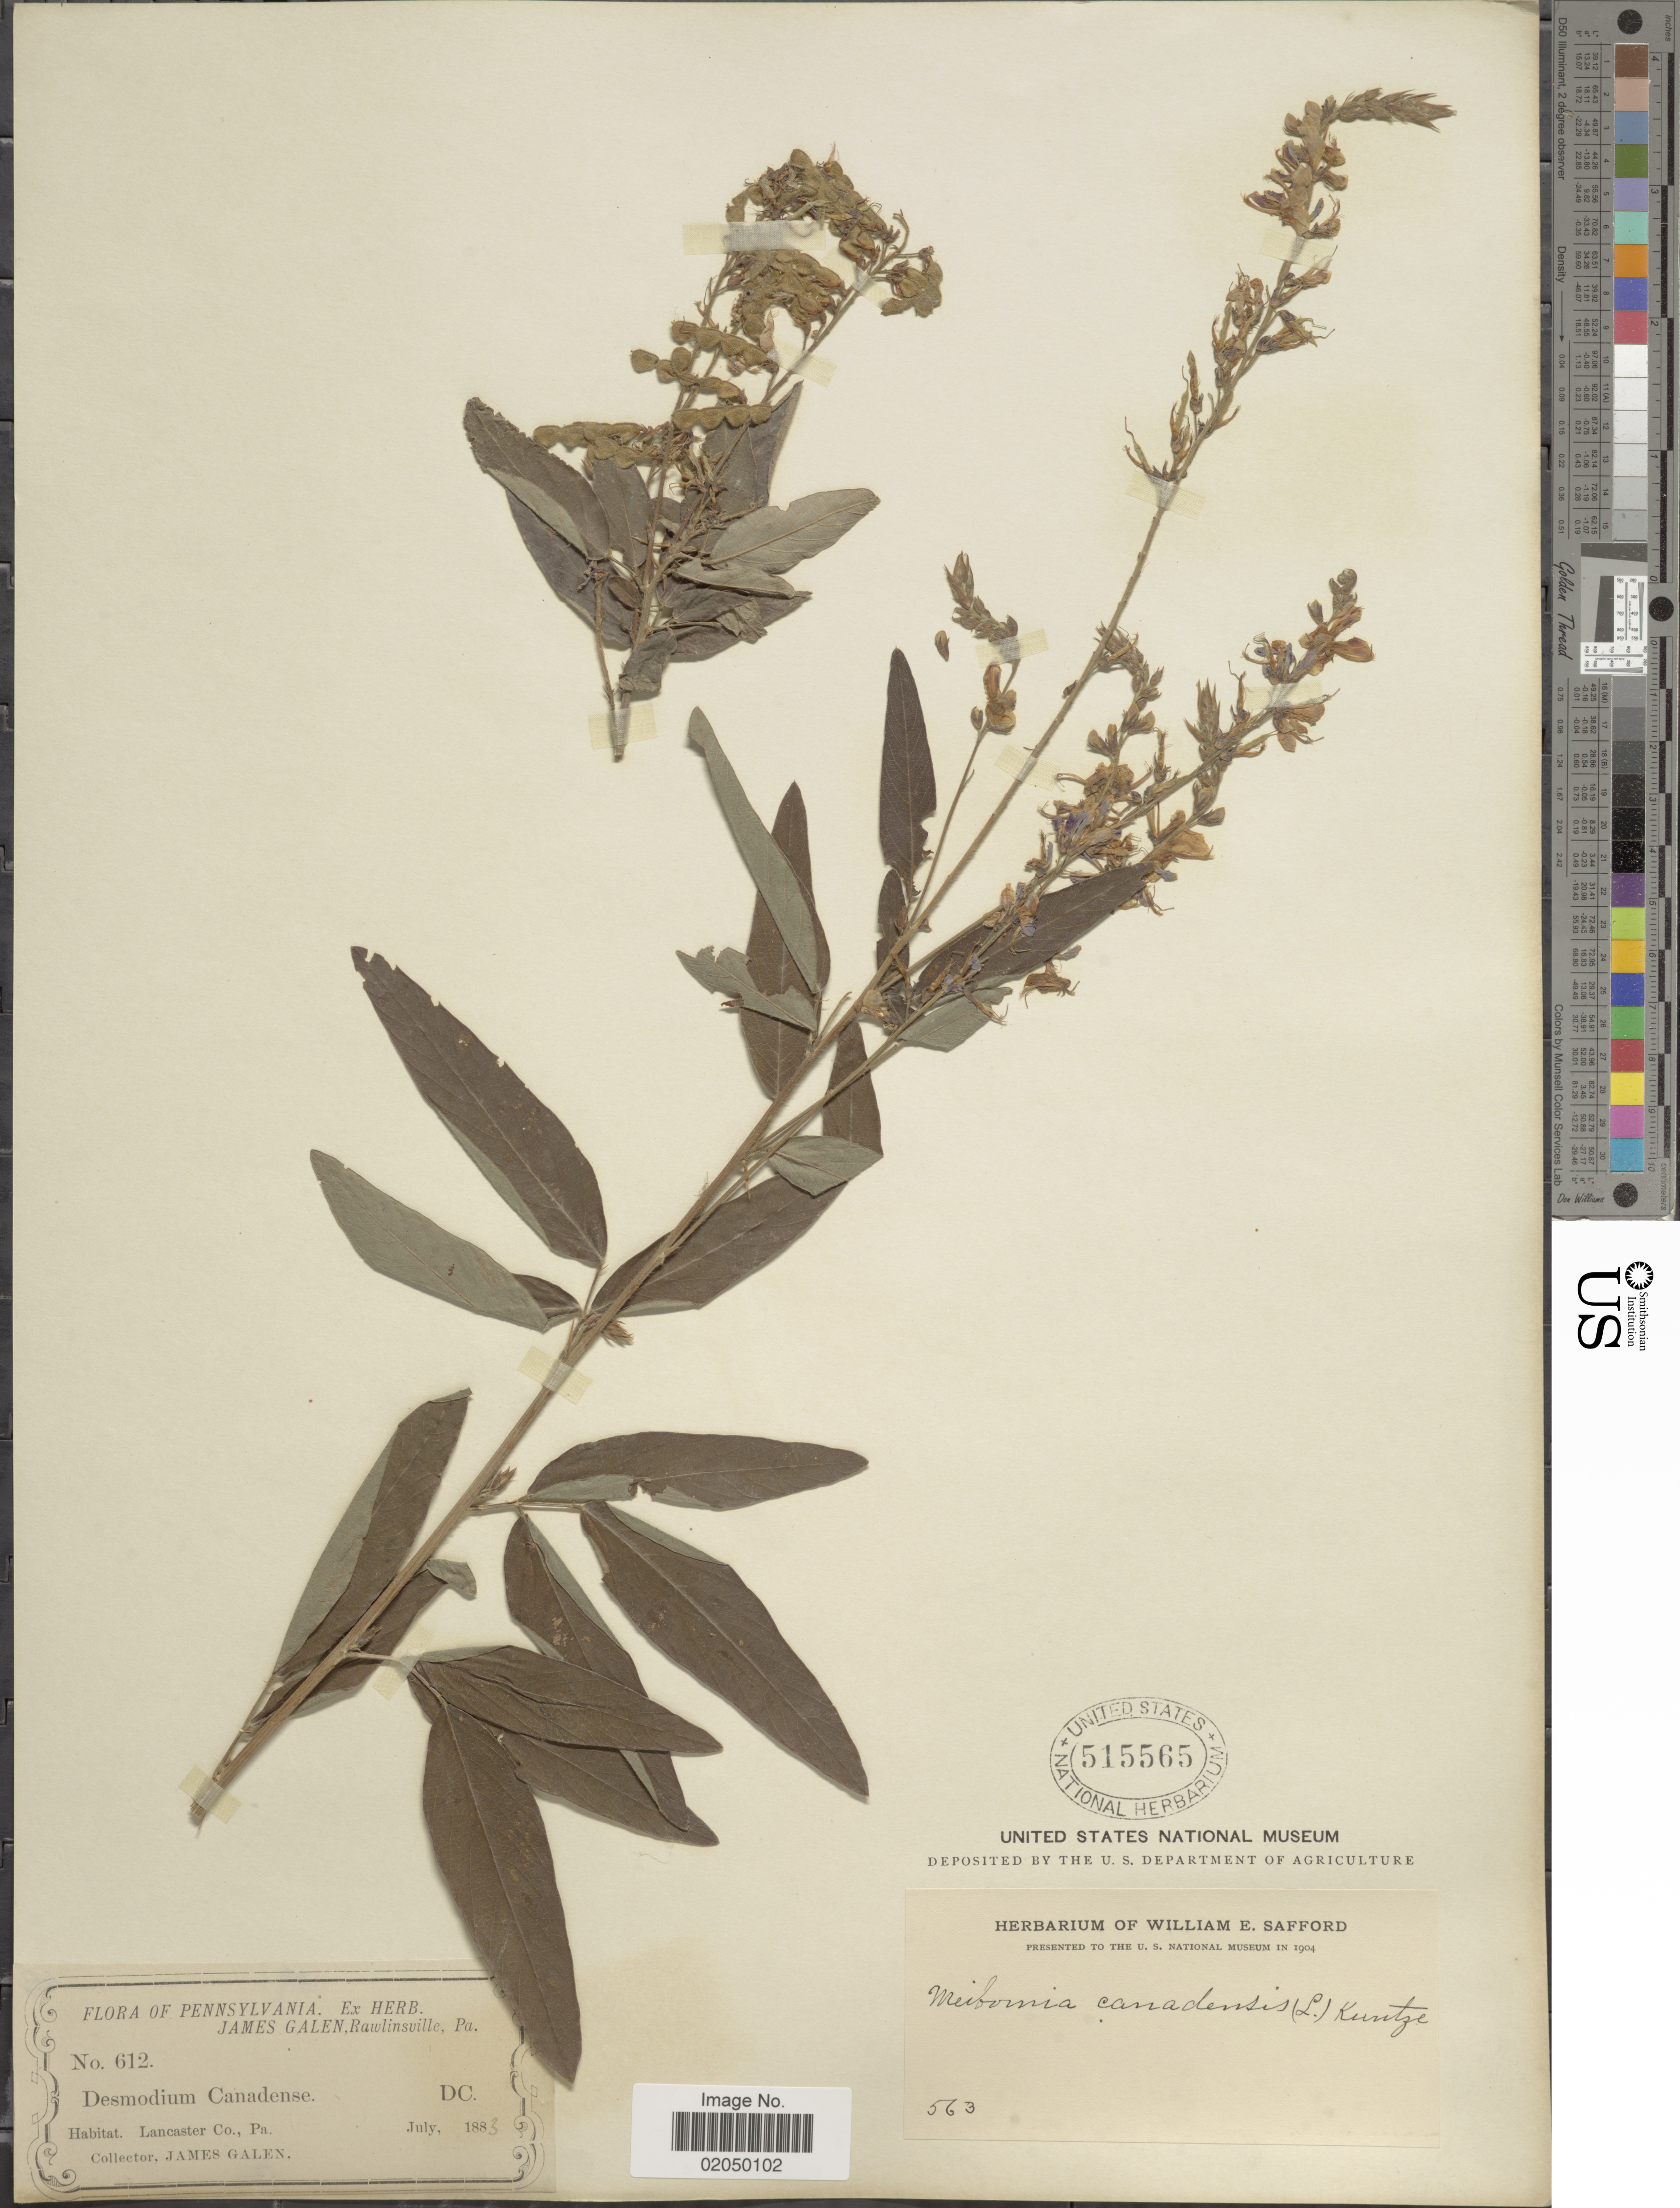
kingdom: Plantae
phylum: Tracheophyta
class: Magnoliopsida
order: Fabales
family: Fabaceae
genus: Desmodium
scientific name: Desmodium canadense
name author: (L.) DC.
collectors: J. Galen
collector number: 612/563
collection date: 1883-07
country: United States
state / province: Pennsylvania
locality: Lancaster Co., Pa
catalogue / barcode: US 515565